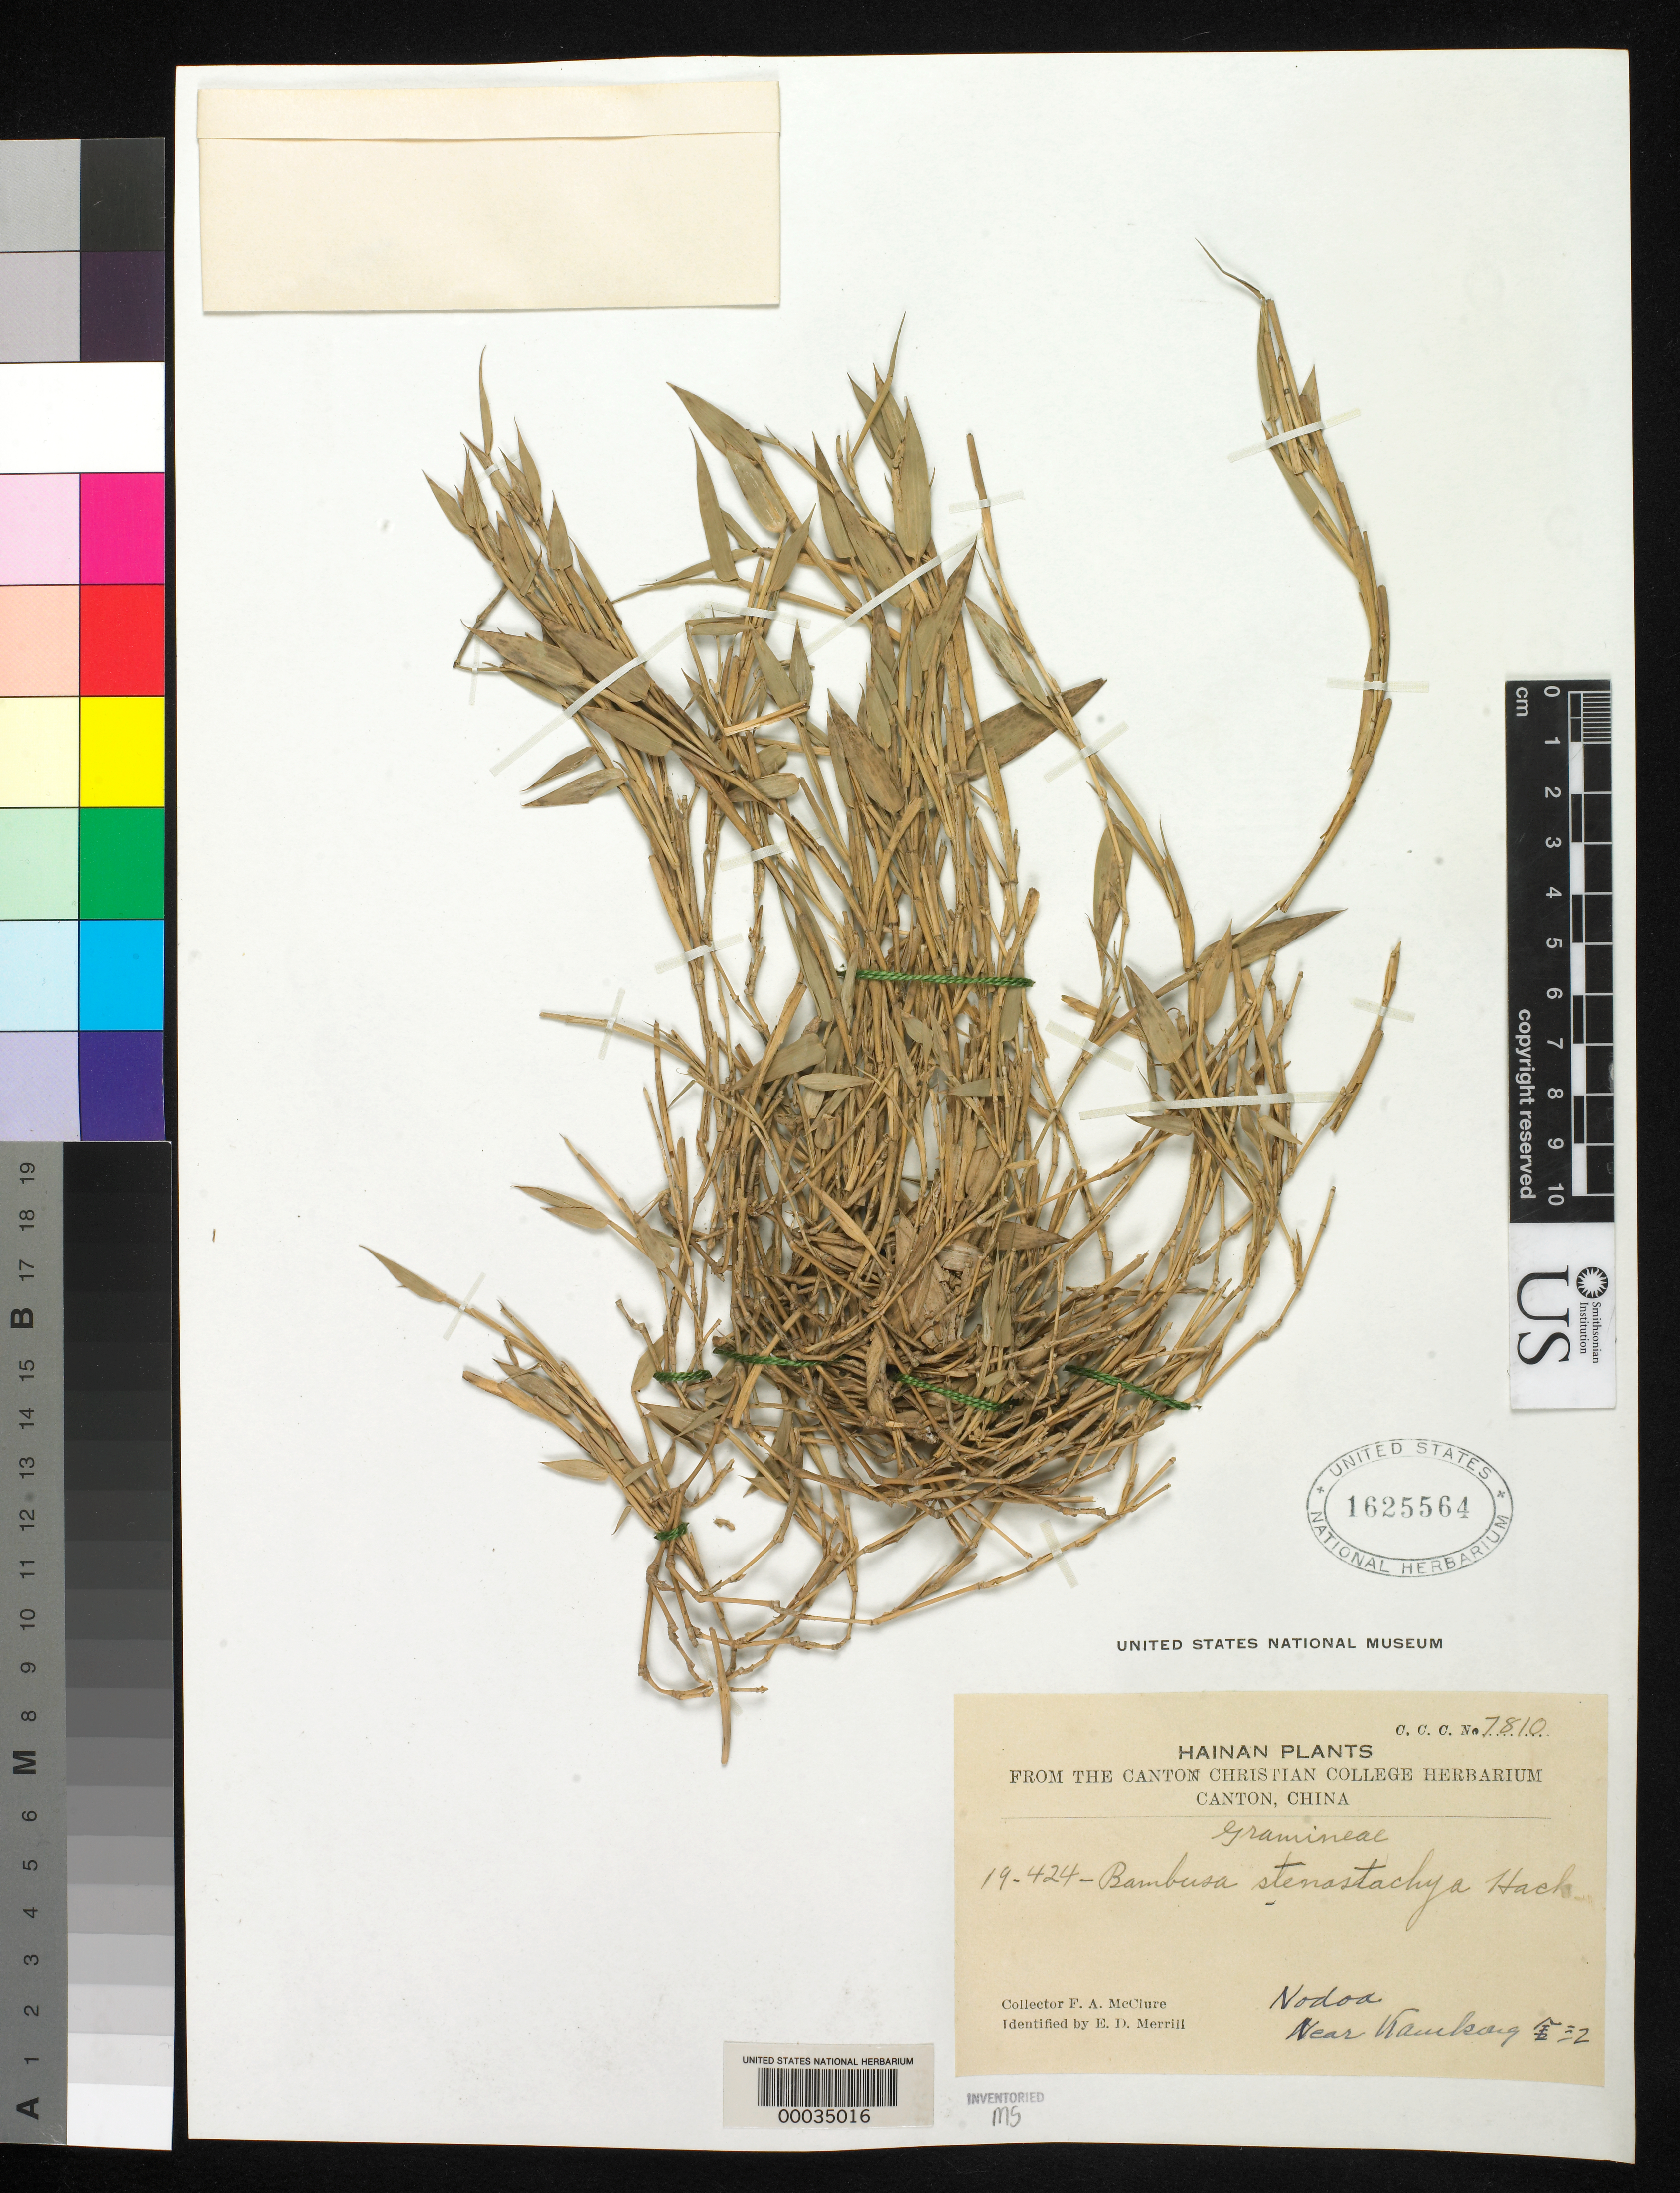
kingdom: Plantae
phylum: Tracheophyta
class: Liliopsida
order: Poales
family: Poaceae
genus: Bambusa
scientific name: Bambusa stenostachya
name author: Hack.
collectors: F. A. McClure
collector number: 19-424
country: China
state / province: Hainan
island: Hainan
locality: Nodoa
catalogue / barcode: US 1625564